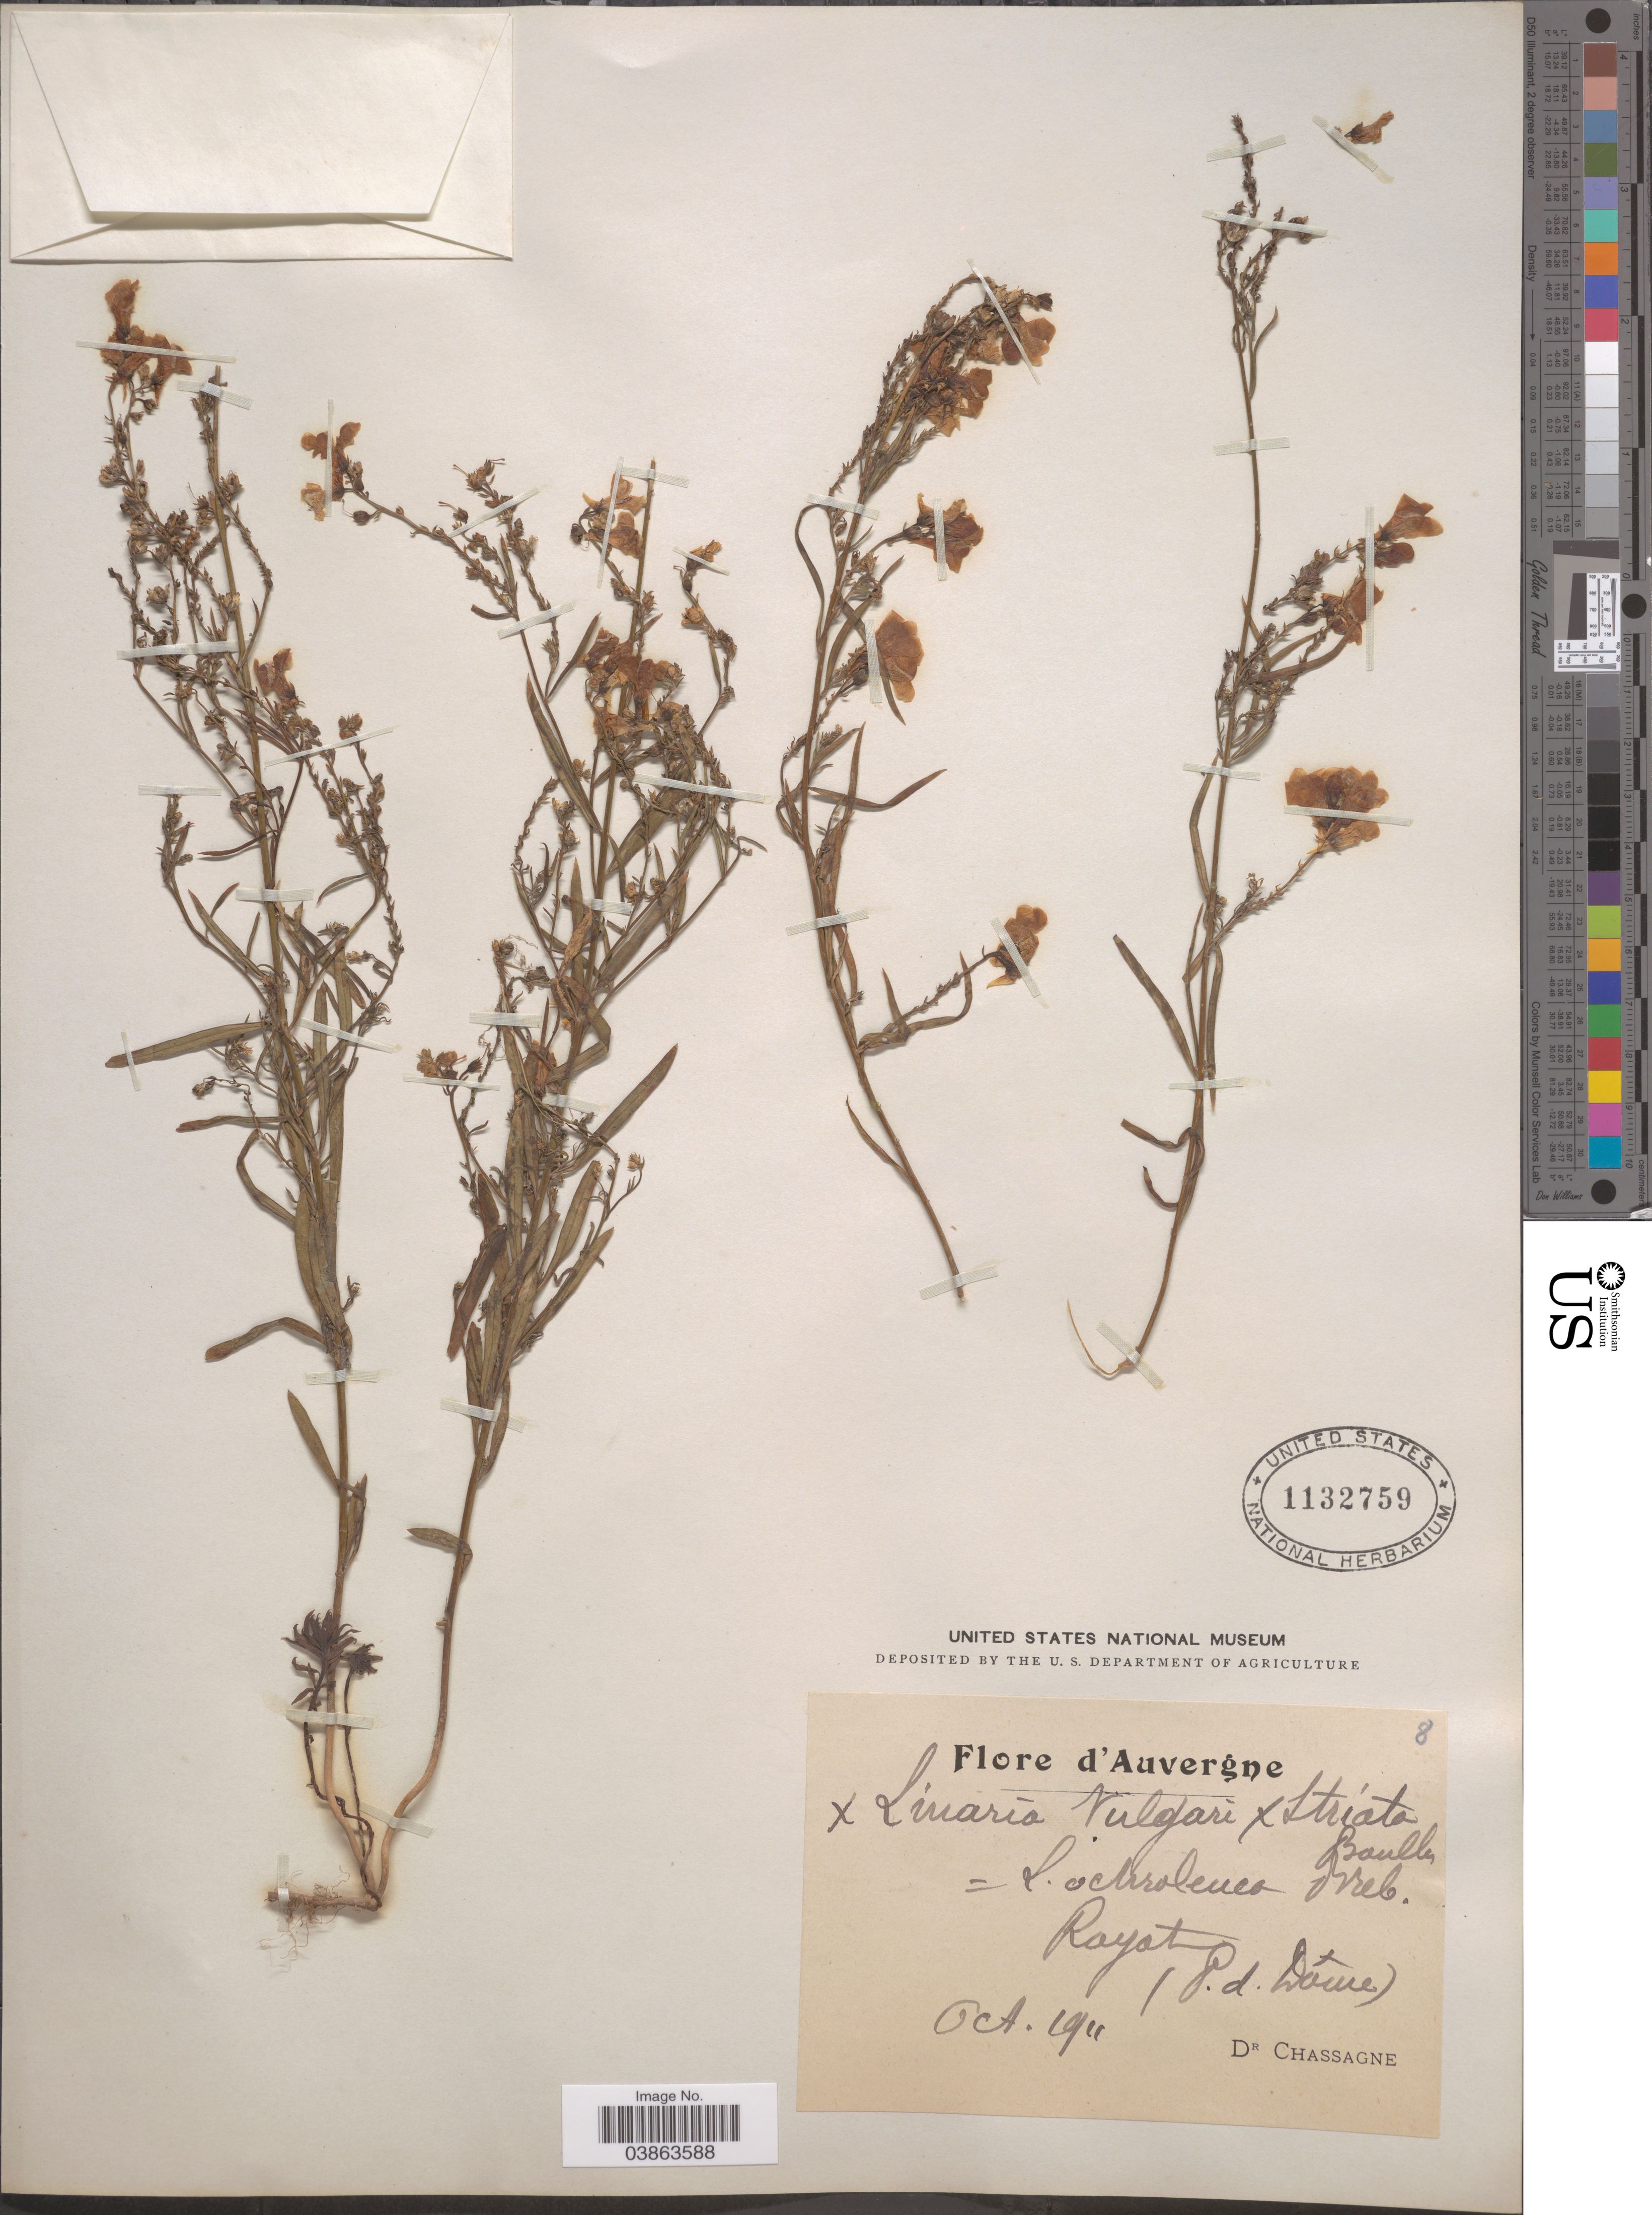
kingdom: Plantae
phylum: Tracheophyta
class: Magnoliopsida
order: Lamiales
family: Plantaginaceae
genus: Linaria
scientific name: Linaria vulgaris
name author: Mill.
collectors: Chassagne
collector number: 8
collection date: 1911-10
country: France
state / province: Auvergne-Rhône-Alpes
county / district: Puy-de-Dôme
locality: Royat (P. d. Dome).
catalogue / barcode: US 1132759